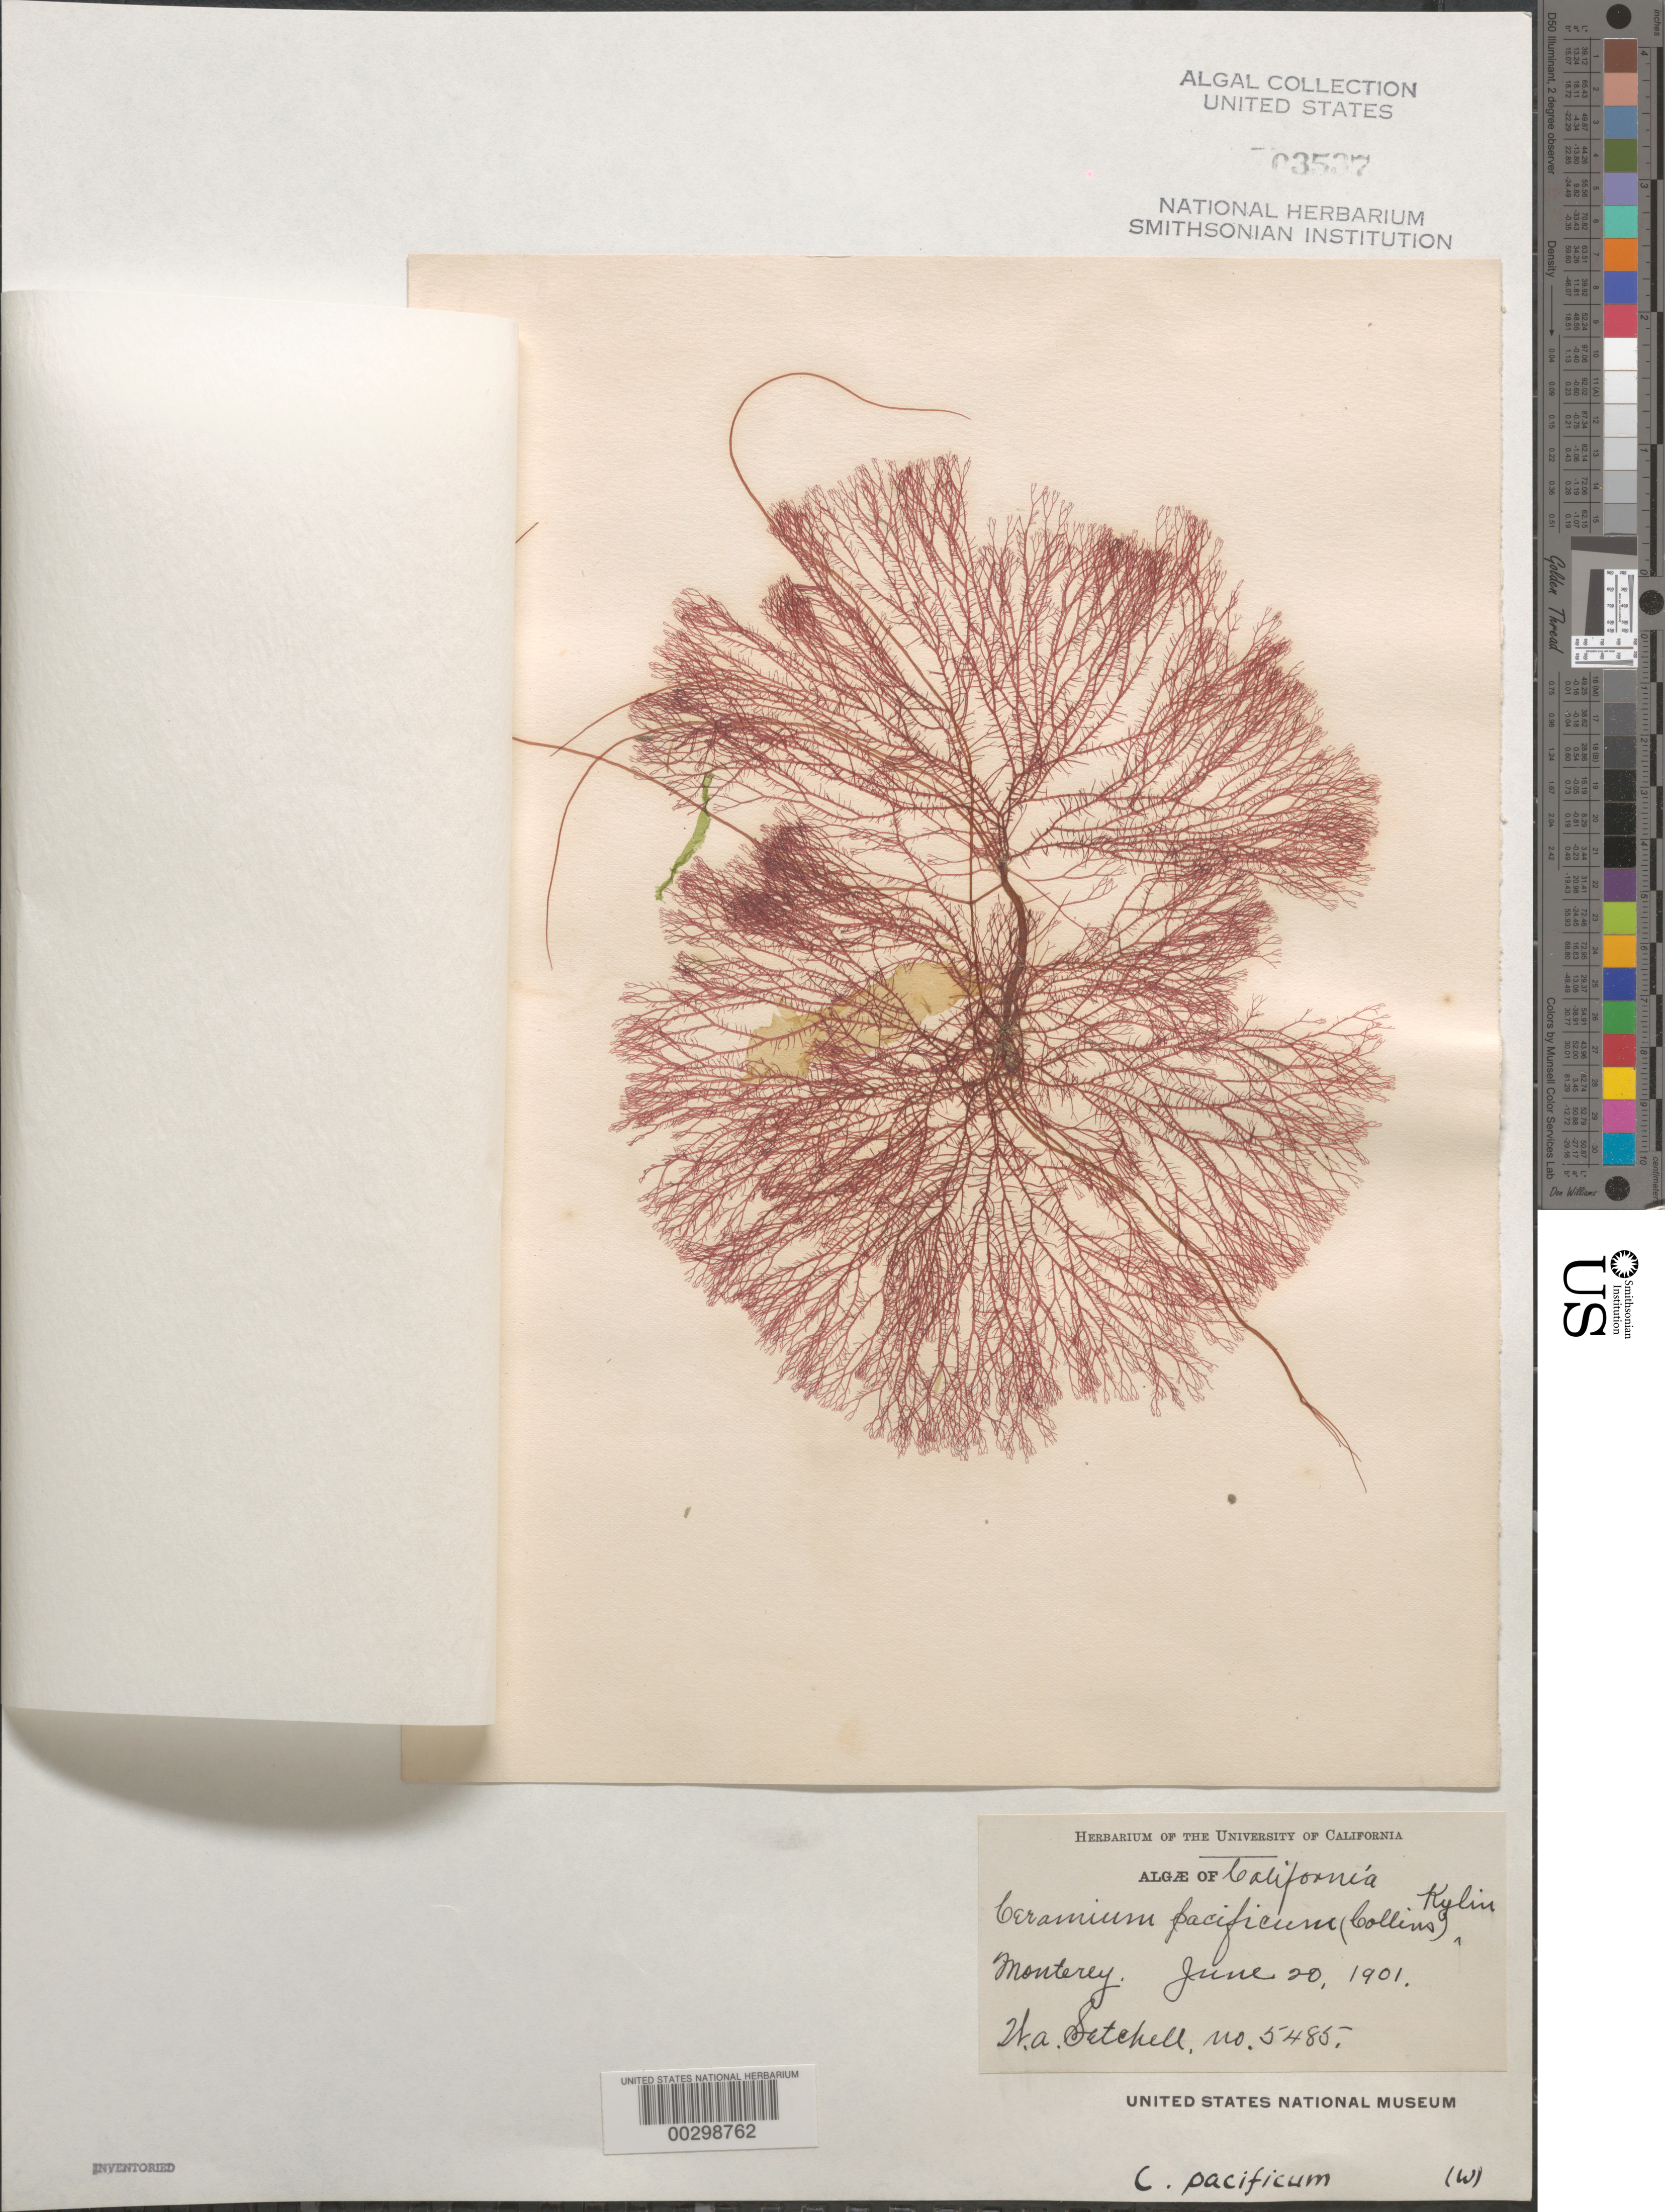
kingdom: Plantae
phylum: Rhodophyta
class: Florideophyceae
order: Ceramiales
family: Ceramiaceae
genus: Ceramium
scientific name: Ceramium pacificum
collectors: W. Setchell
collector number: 5485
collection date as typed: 20 Jun 1901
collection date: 1901-06-20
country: United States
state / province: California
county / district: Monterey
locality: Monterey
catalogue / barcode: US 3537